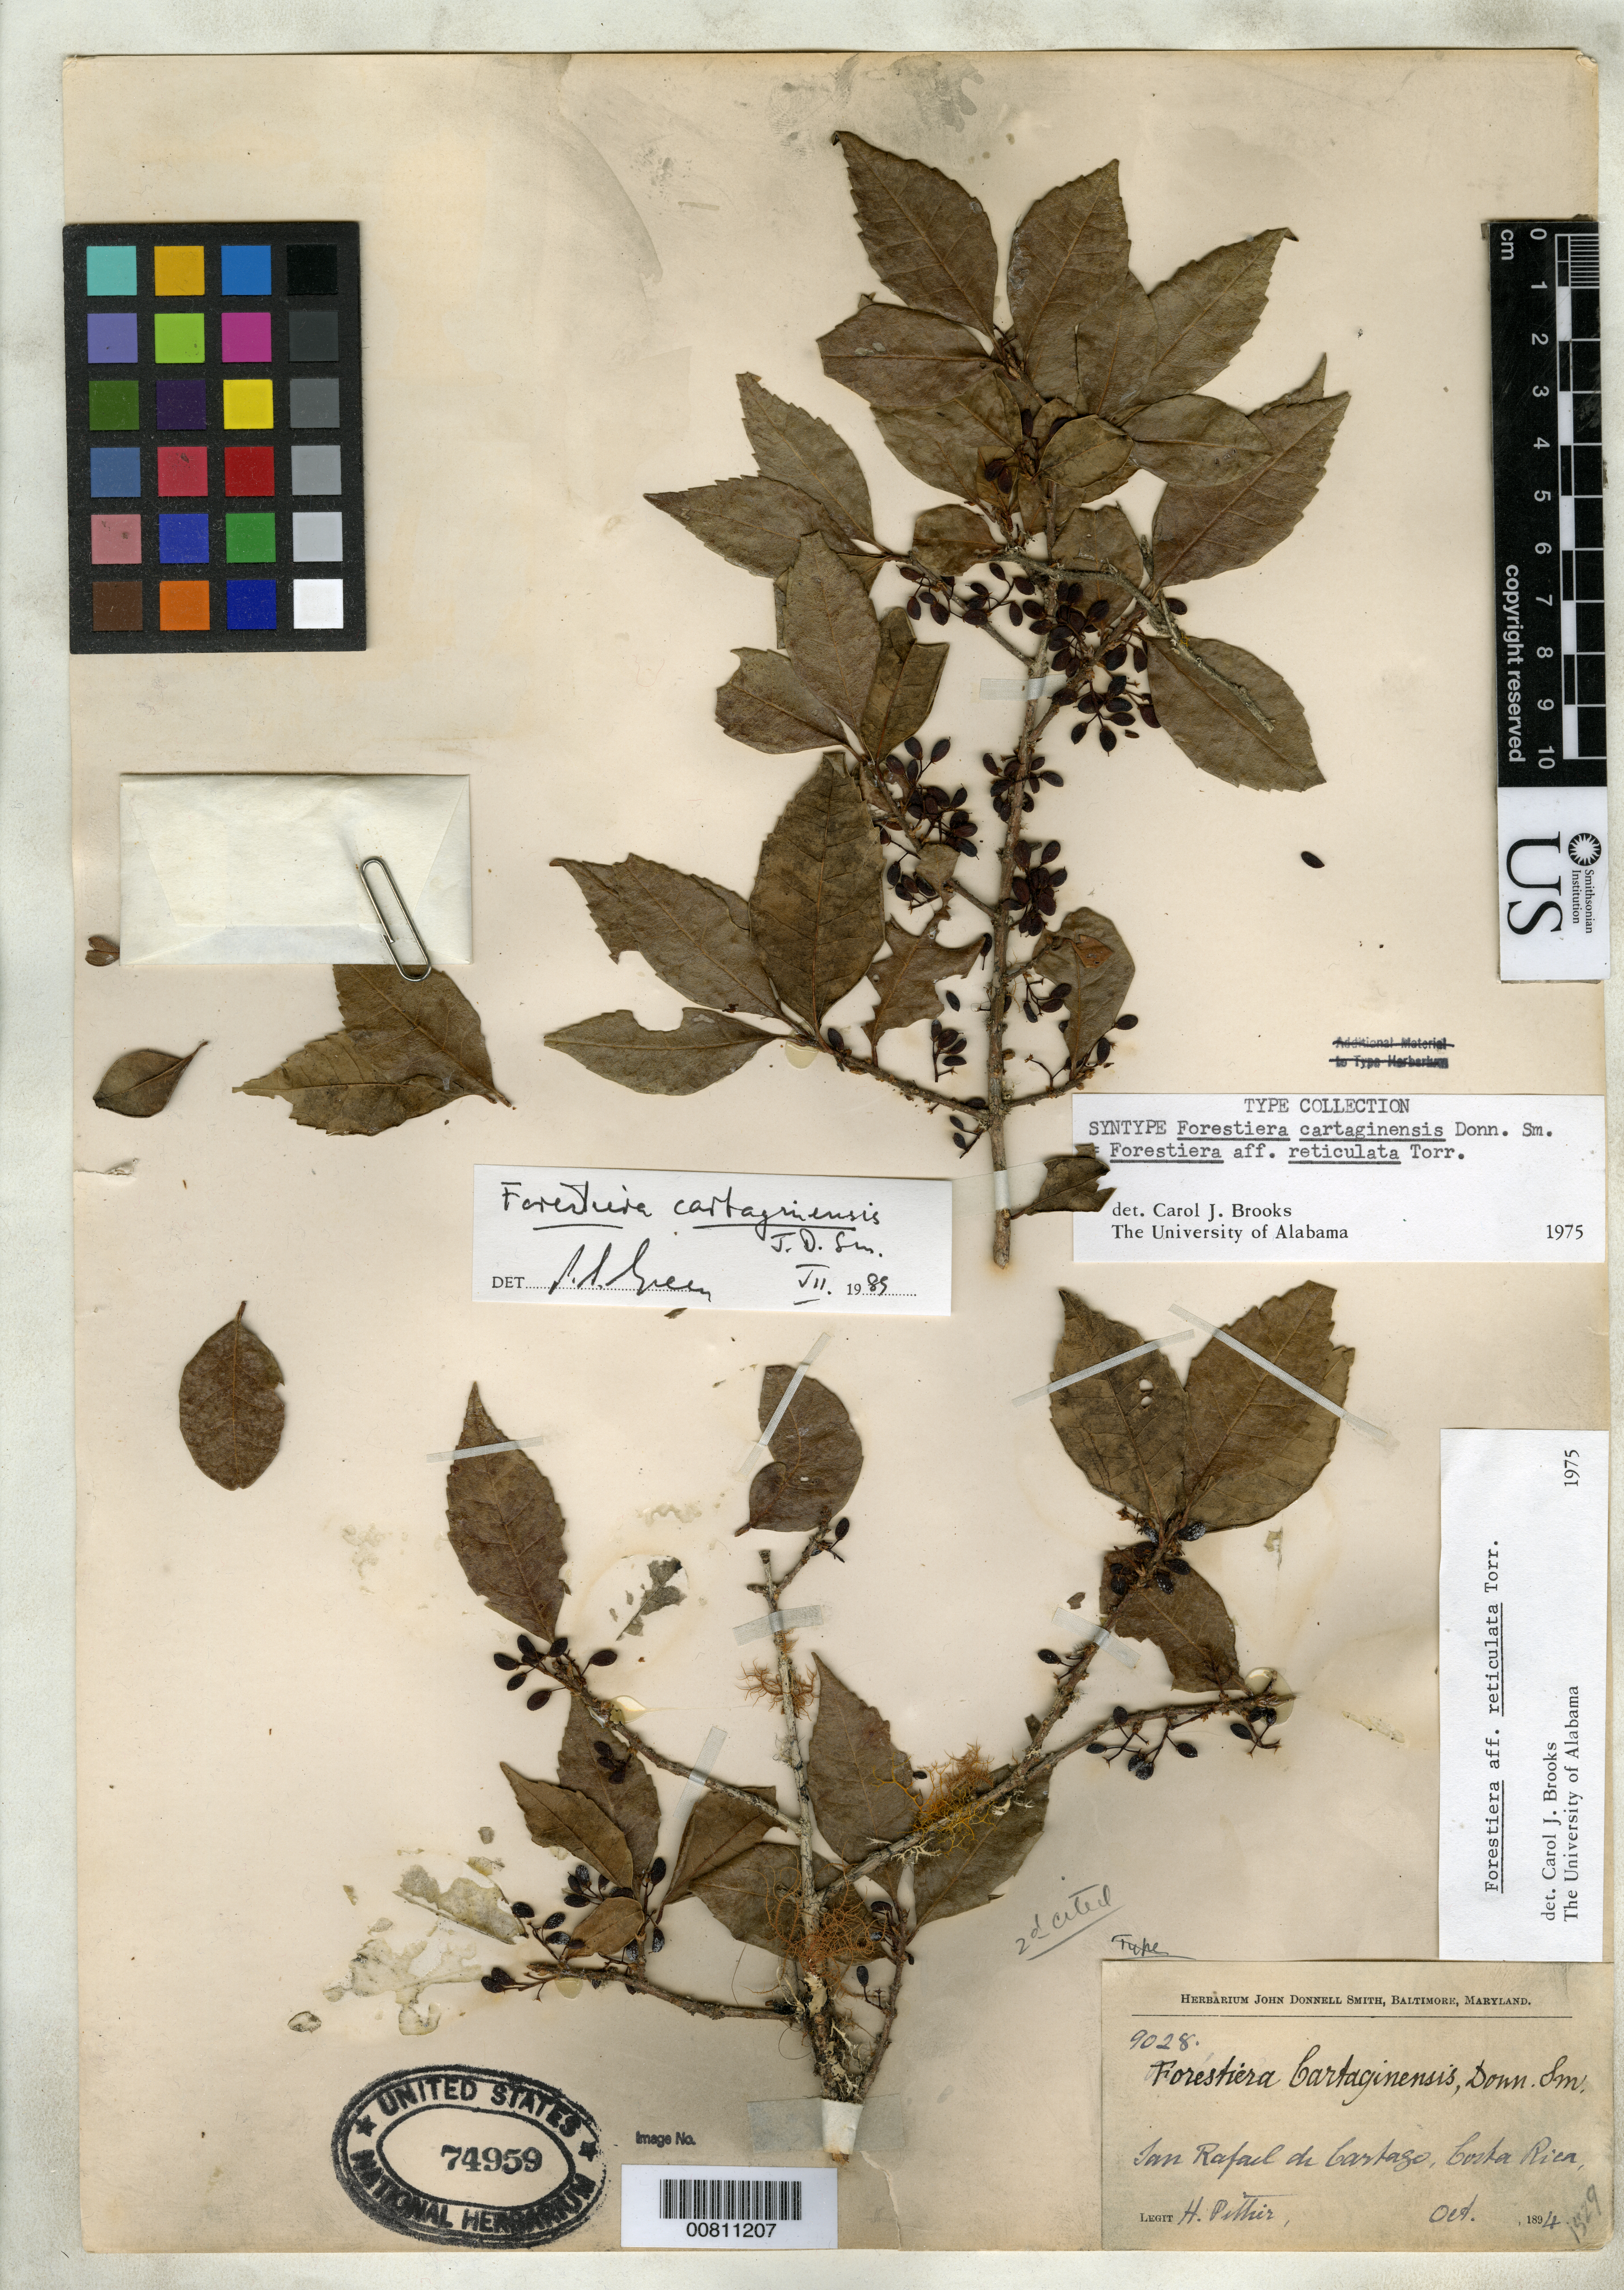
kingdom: Plantae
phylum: Tracheophyta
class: Magnoliopsida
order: Lamiales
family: Oleaceae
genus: Forestiera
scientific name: Forestiera cartaginensis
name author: Donn. Sm.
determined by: Green, P. S.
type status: Syntype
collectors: H. F. Pittier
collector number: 9028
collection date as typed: Oct 1894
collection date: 1894-10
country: Costa Rica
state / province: Cartago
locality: San Rafael de Cartago, Costa Rica.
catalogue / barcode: US 74959